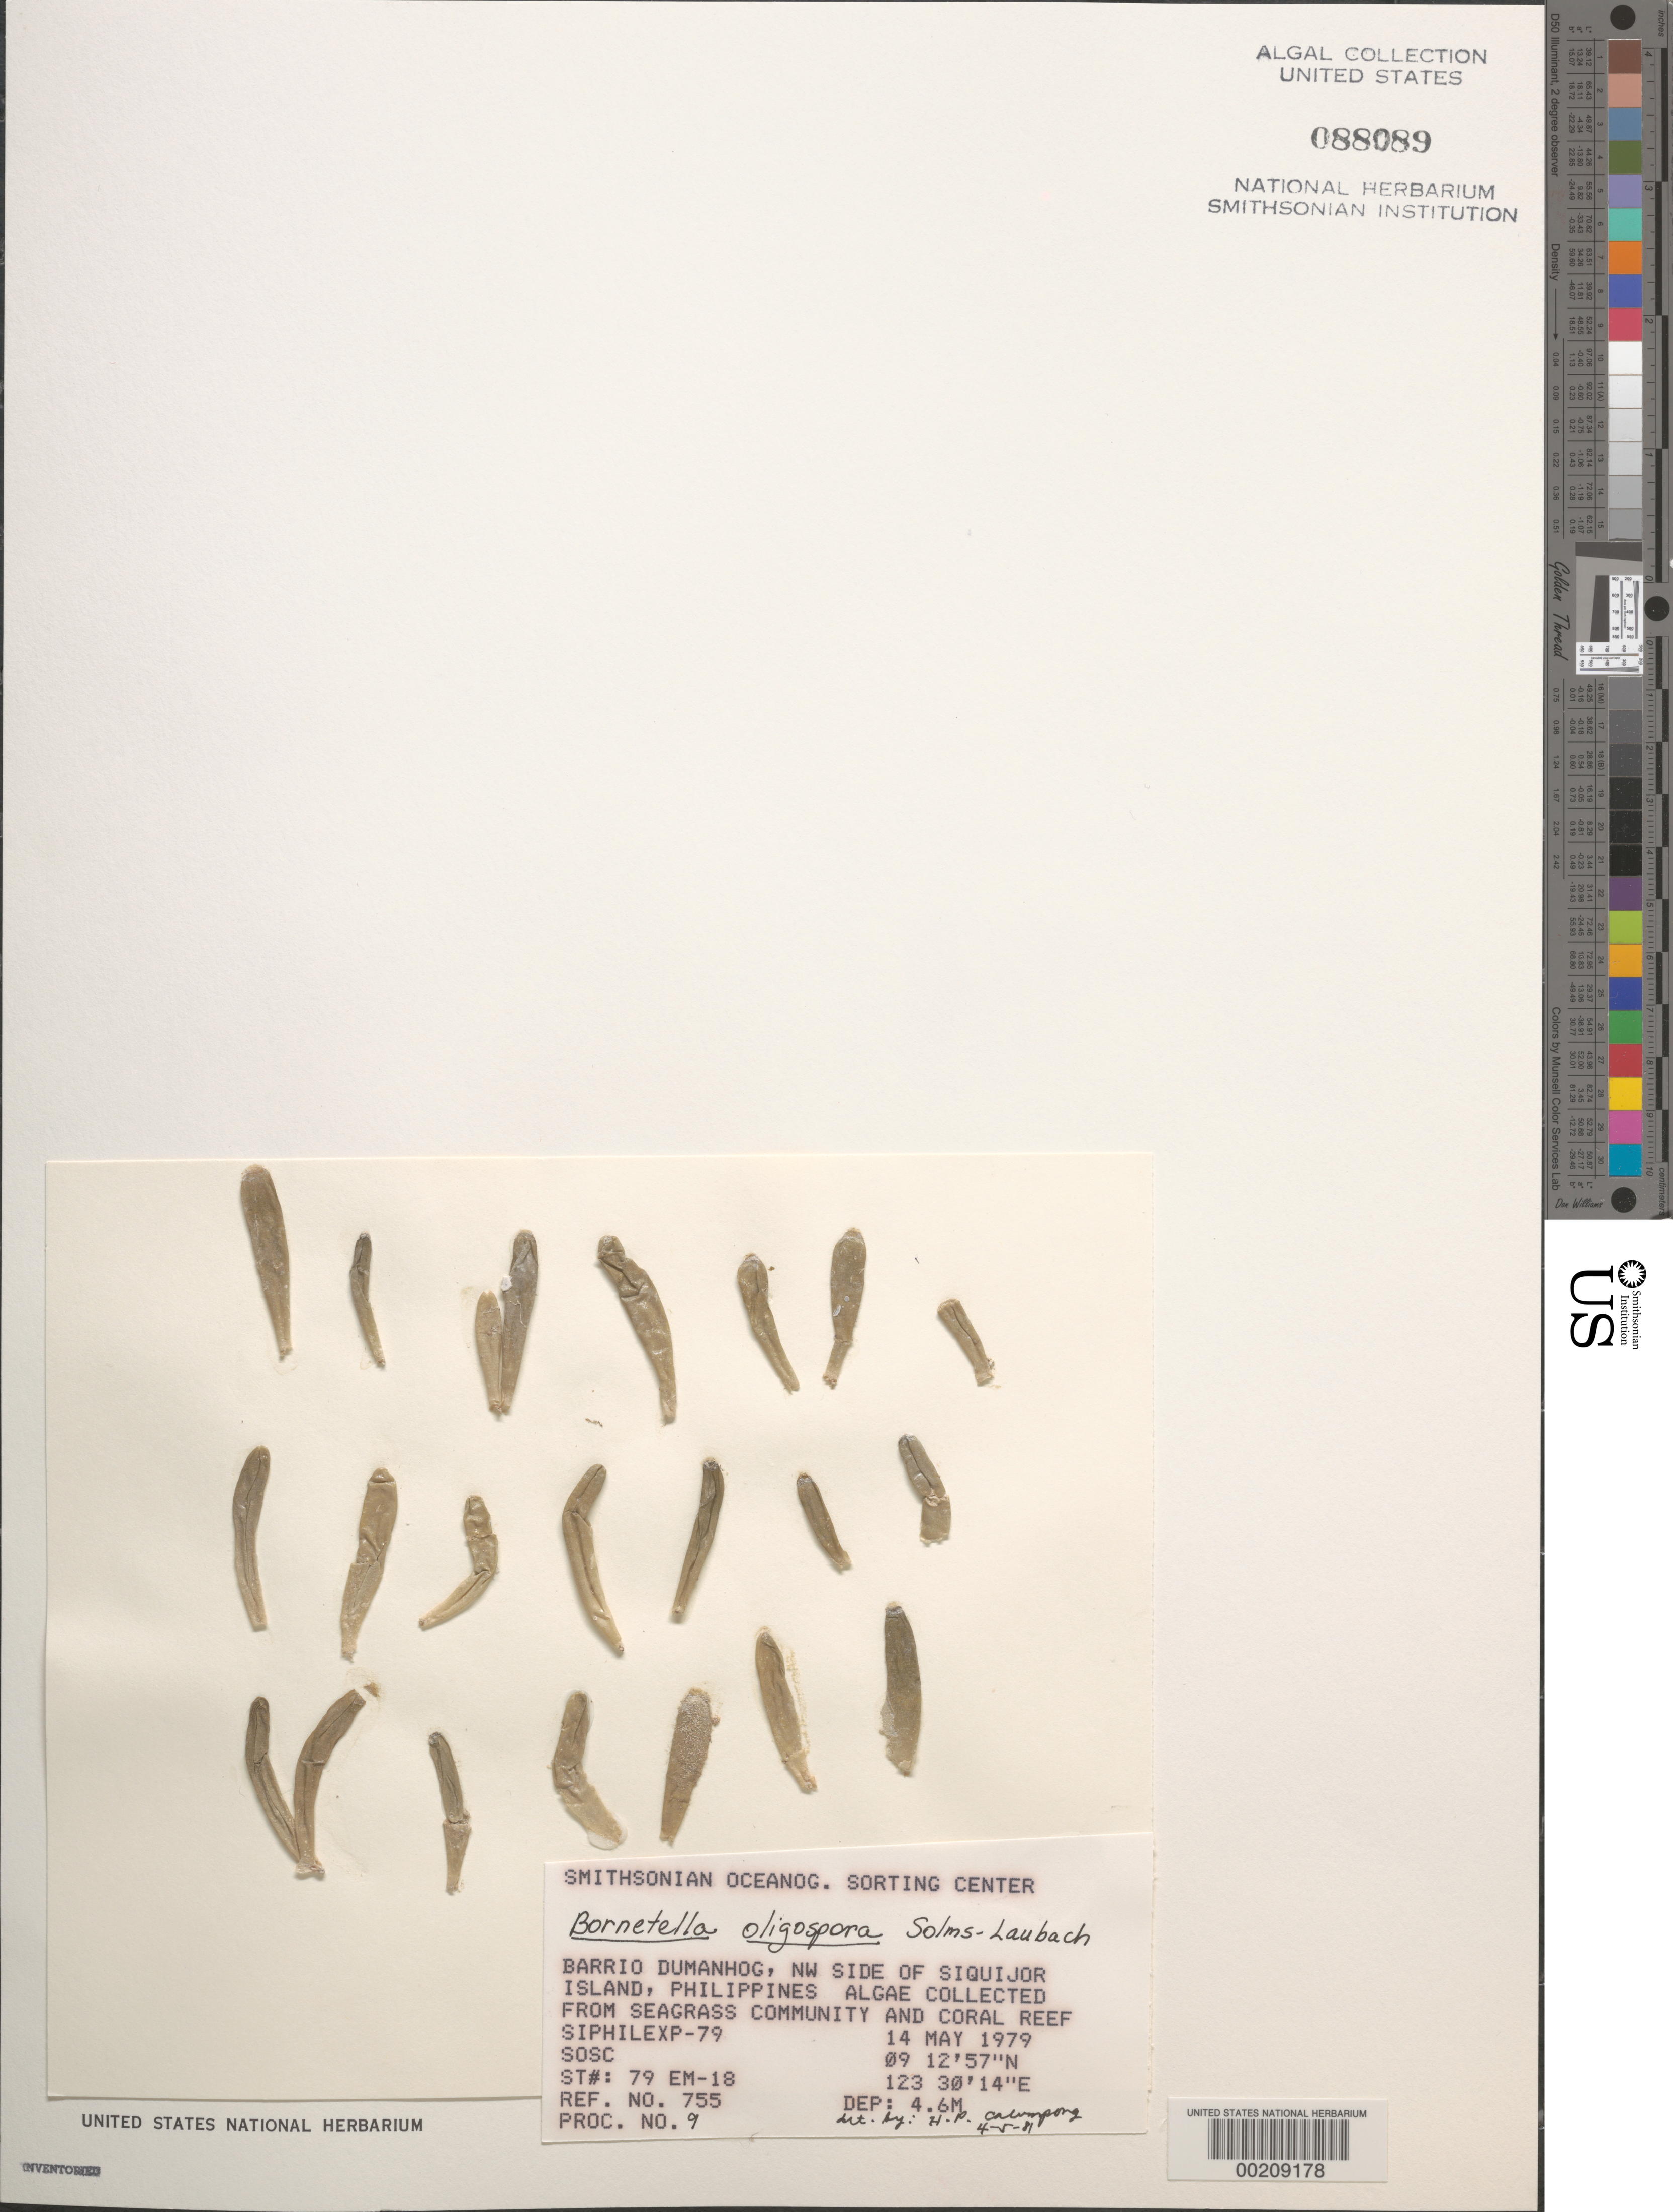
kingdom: Plantae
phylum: Chlorophyta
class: Ulvophyceae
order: Dasycladales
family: Dasycladaceae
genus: Bornetella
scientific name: Bornetella oligospora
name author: Solms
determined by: Calumpong, H. P.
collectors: SOSC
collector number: Station 79 Em-18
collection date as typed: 14 May 1979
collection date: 1979-05-14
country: Philippines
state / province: Central Visayas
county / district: Siquijor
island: Siquijor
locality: Barrio Dumanhog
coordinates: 09 12'57"N, 123 30'14"E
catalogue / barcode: US 88089